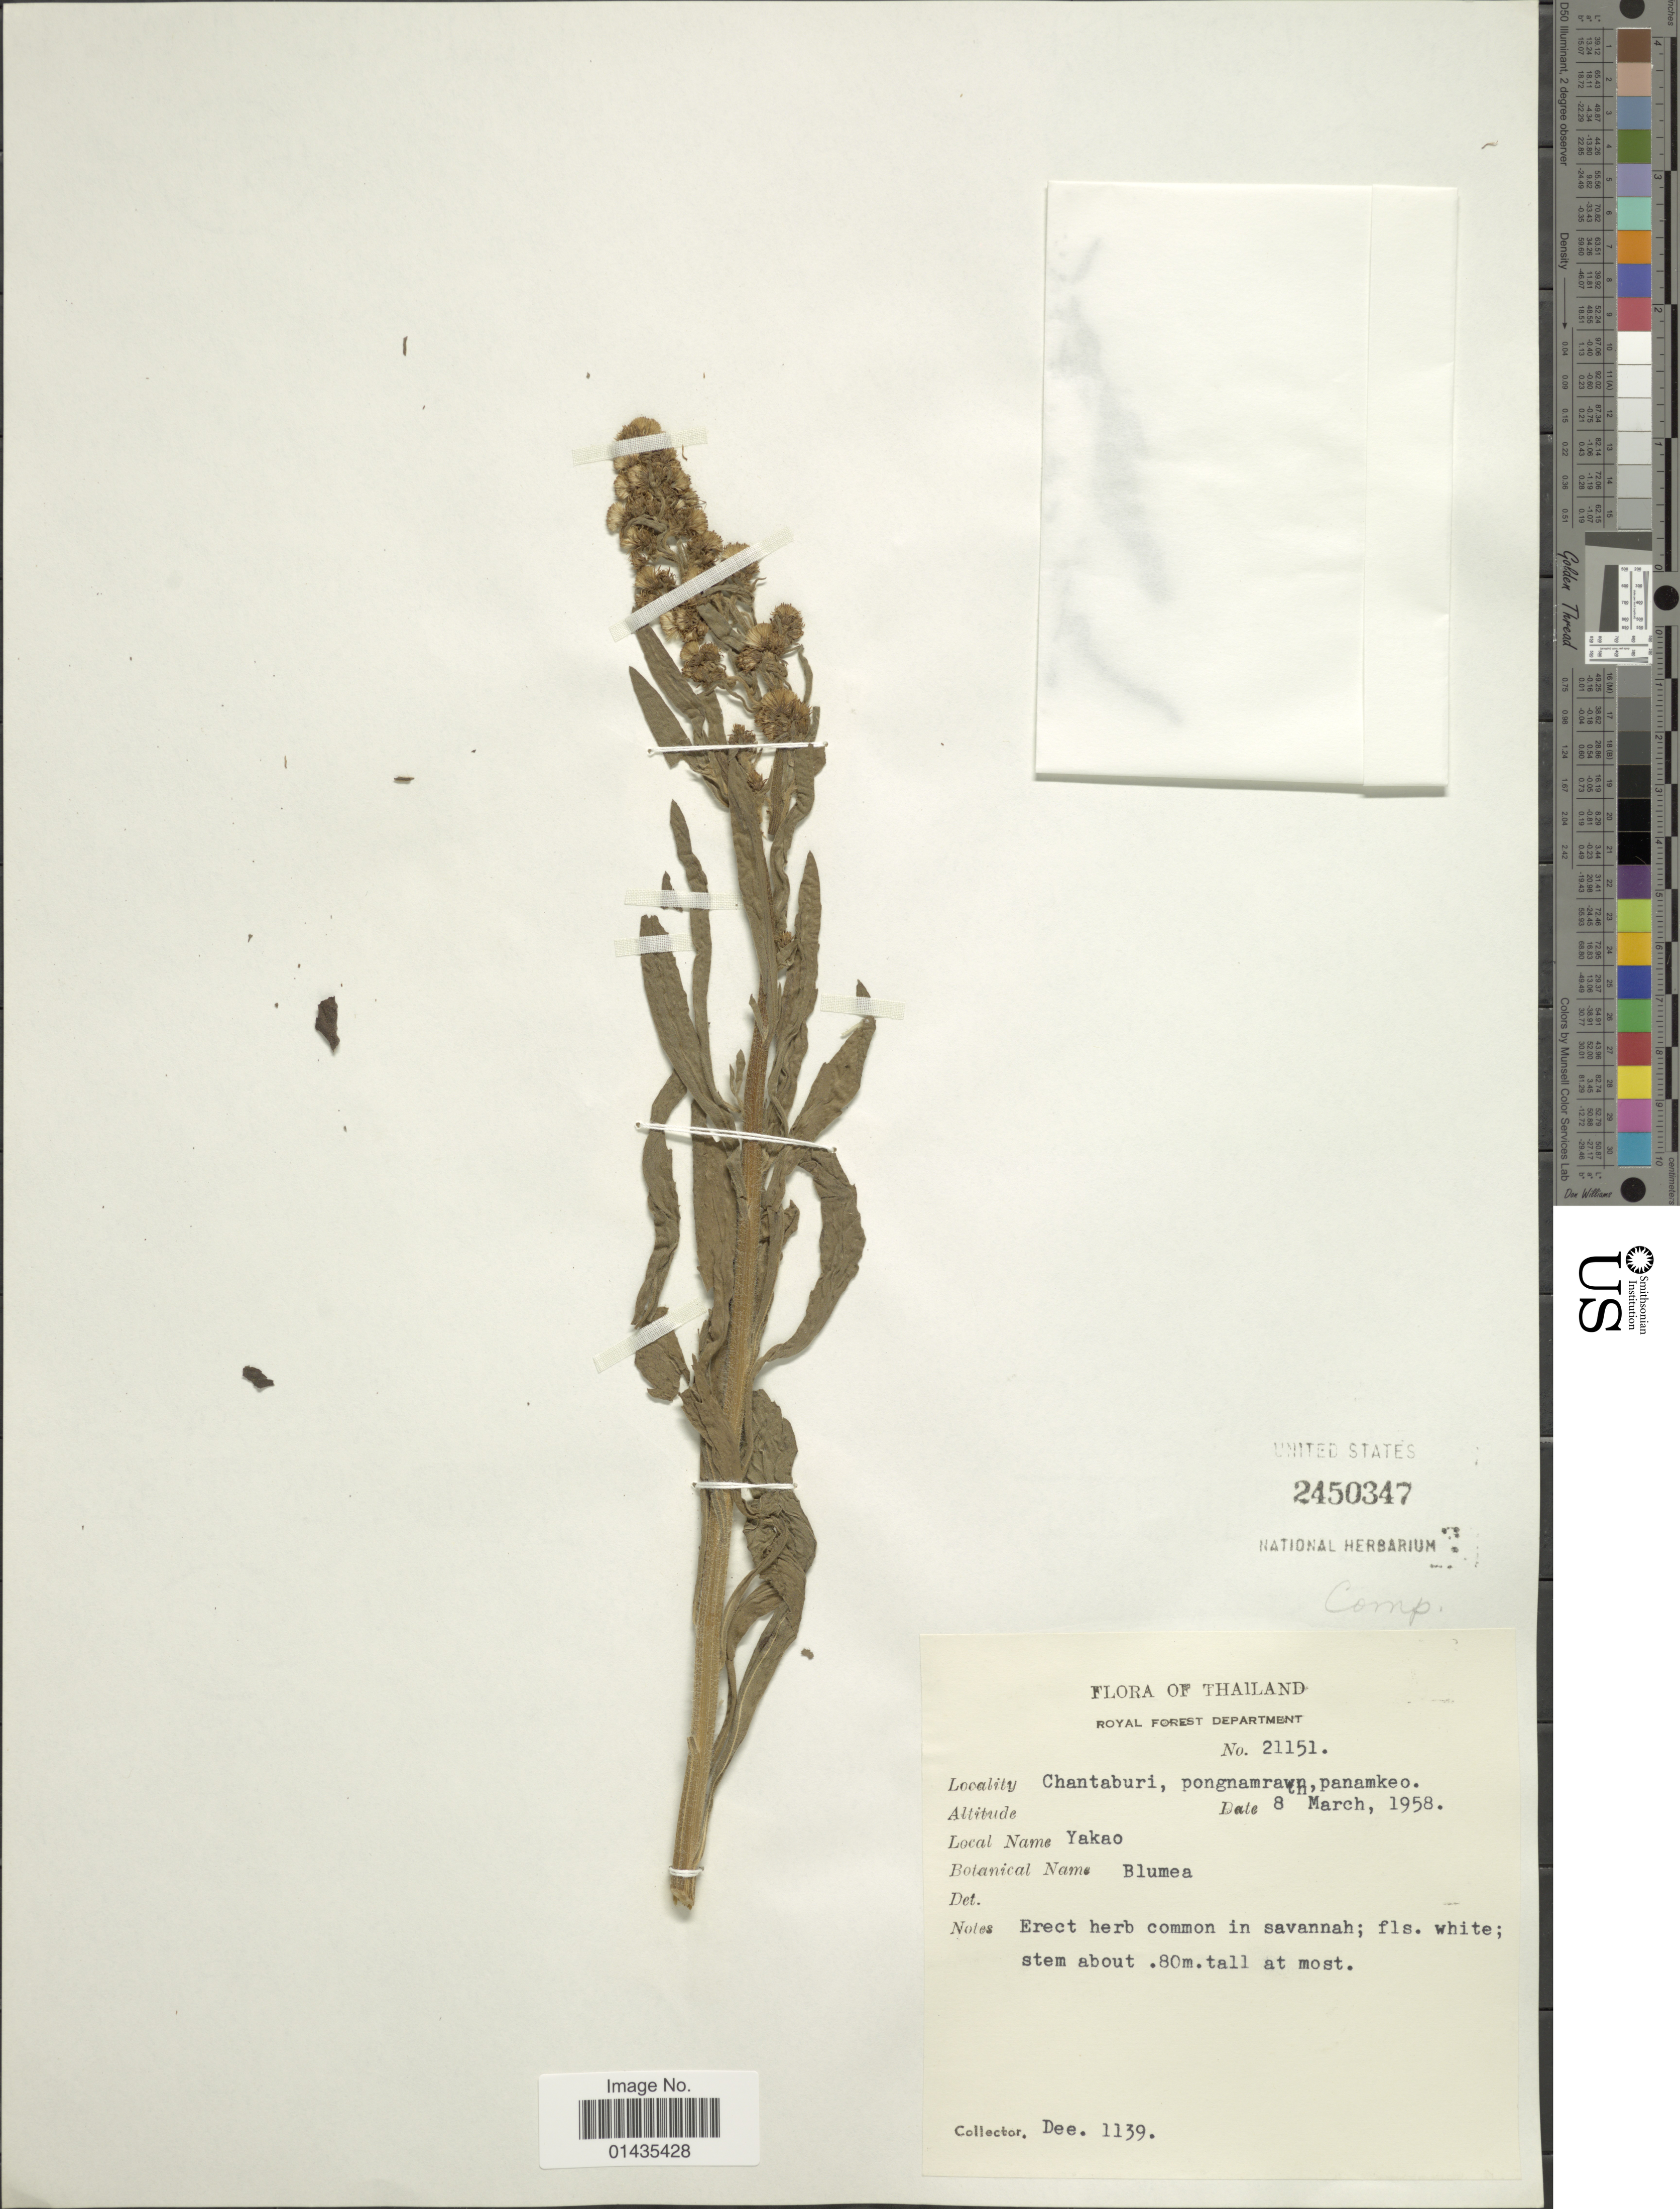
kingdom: Plantae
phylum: Tracheophyta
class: Magnoliopsida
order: Asterales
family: Asteraceae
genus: Blumea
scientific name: Blumea sp.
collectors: -. Dee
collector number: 1139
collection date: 1958-03-08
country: Thailand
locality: Chantaburi, pongnamrawn, panamkeo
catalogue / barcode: US 2450347